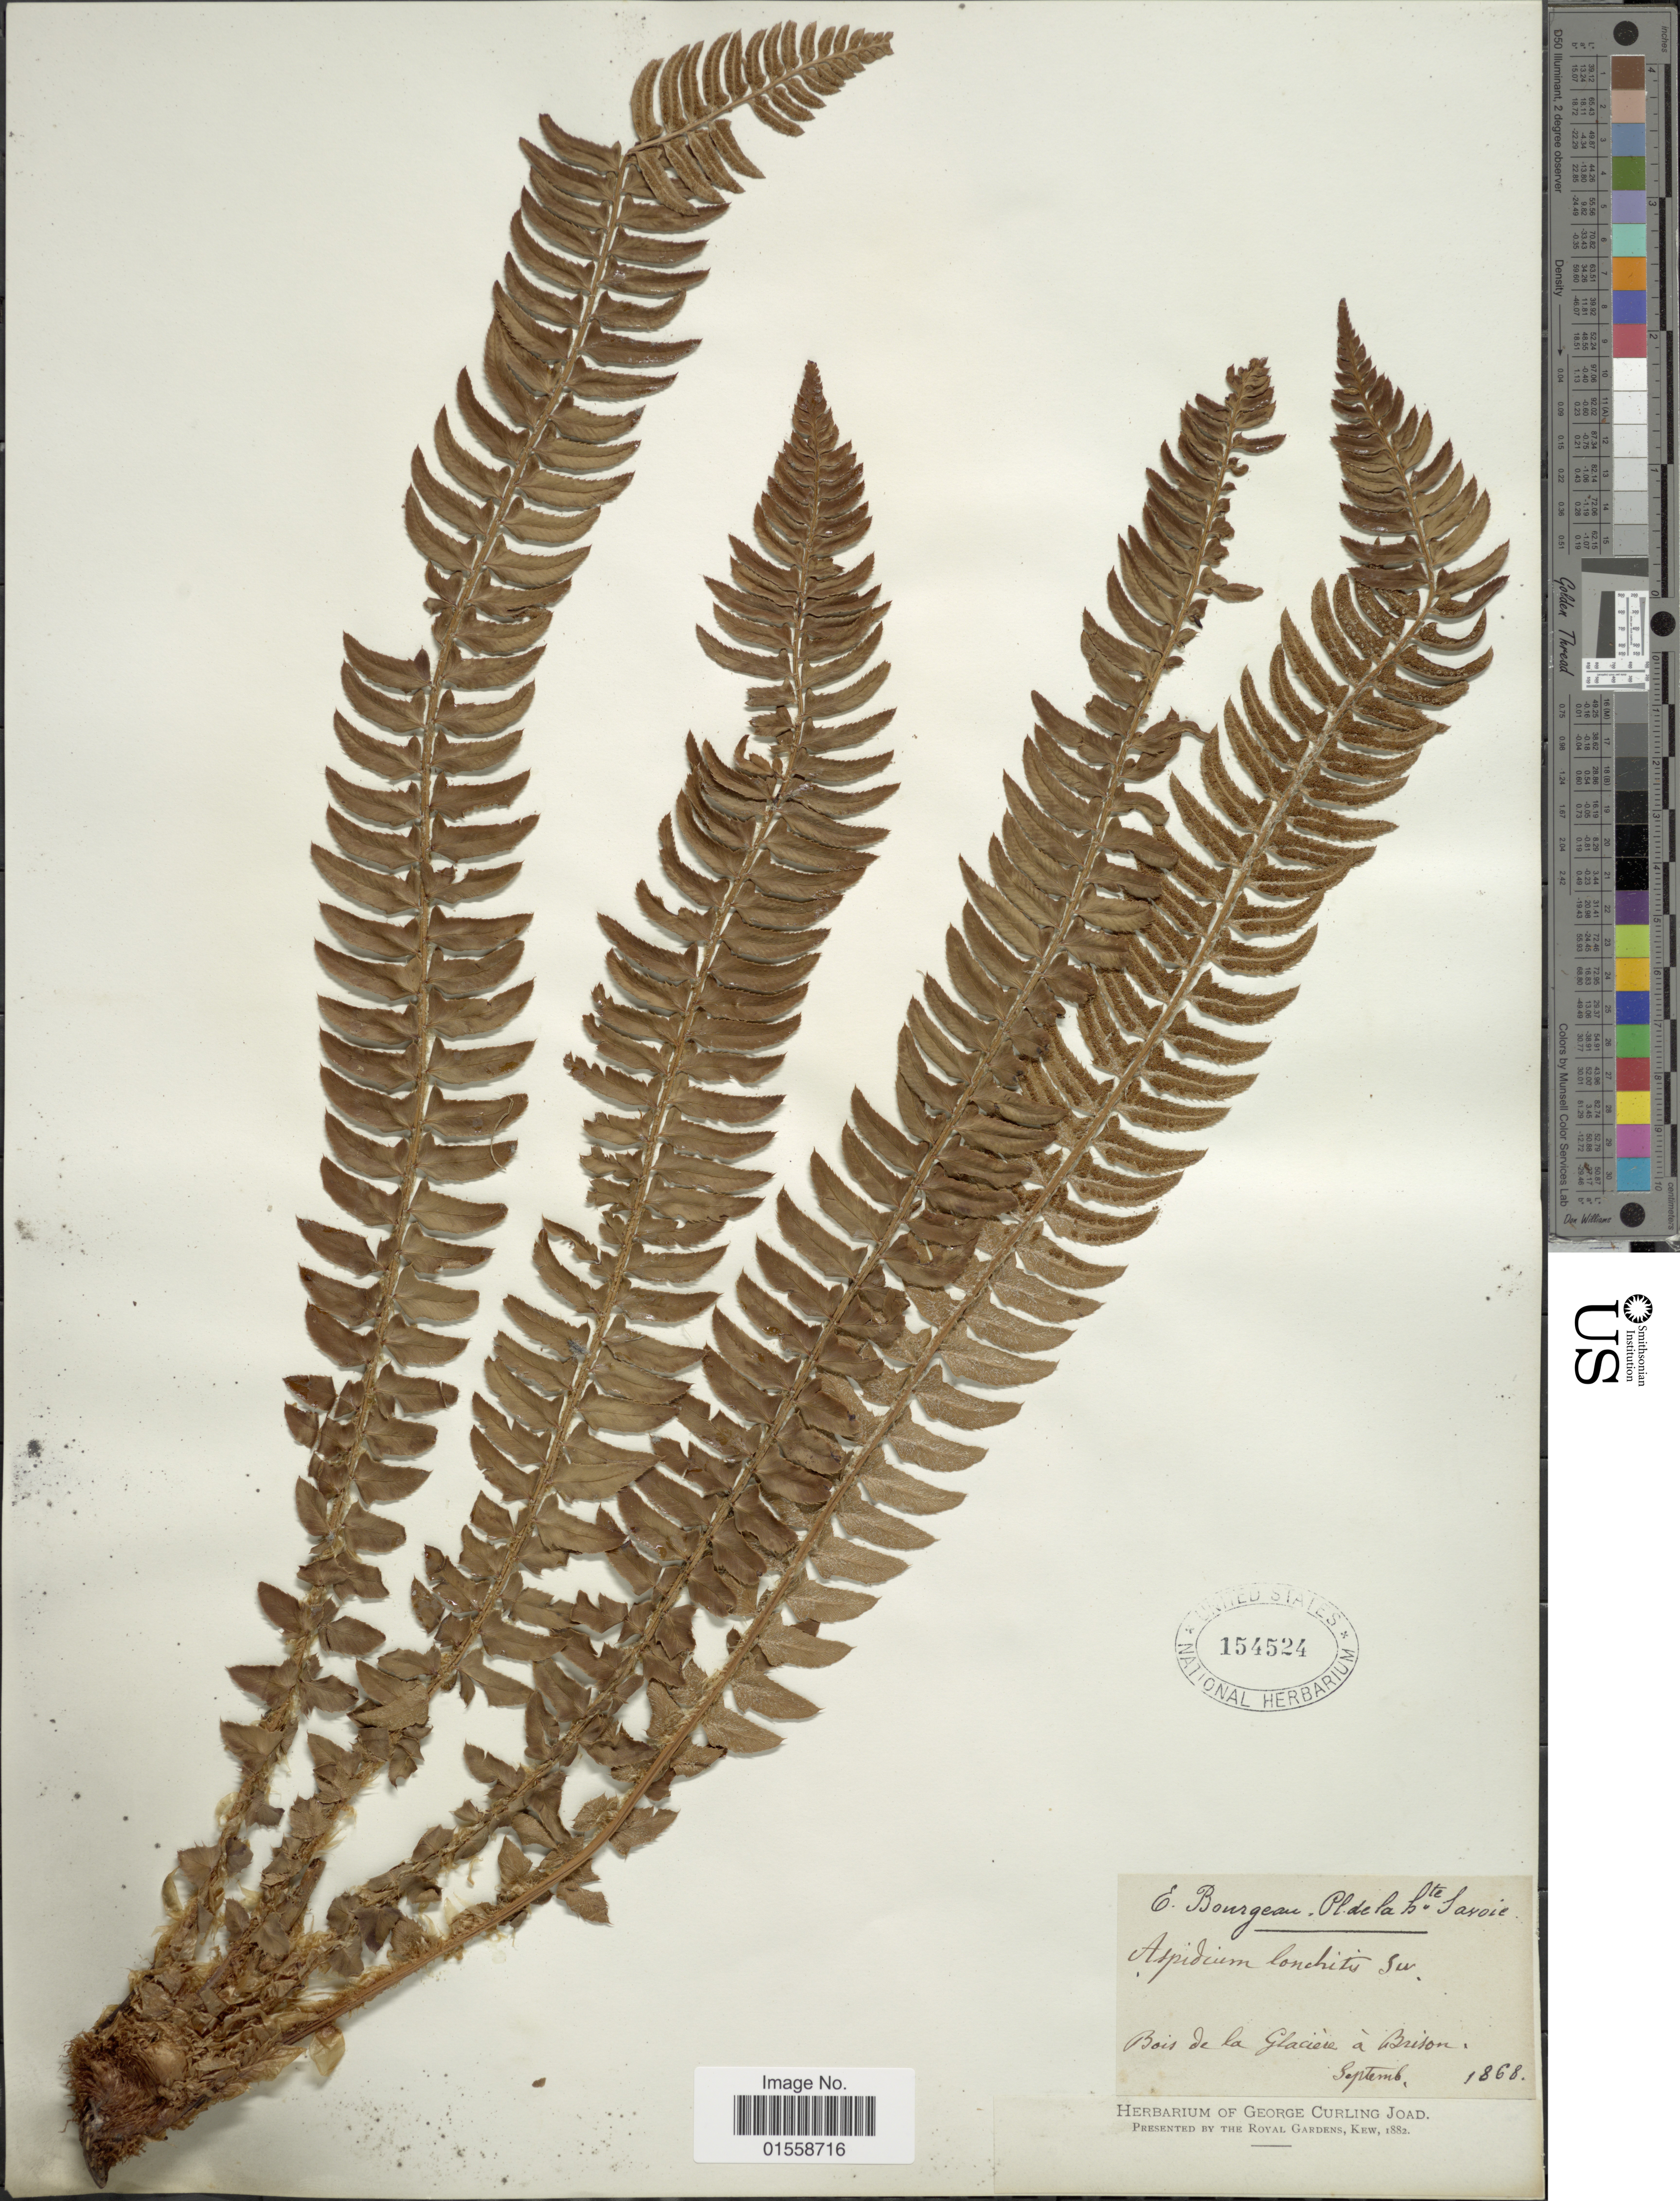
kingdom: Plantae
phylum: Tracheophyta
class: Polypodiopsida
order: Polypodiales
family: Dryopteridaceae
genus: Polystichum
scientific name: Polystichum lonchitis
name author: (Roth) L.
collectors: E. Bourgeau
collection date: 1868-09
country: France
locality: La hte Savoie, Bois de la Glaciere a Buson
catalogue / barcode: US 154524